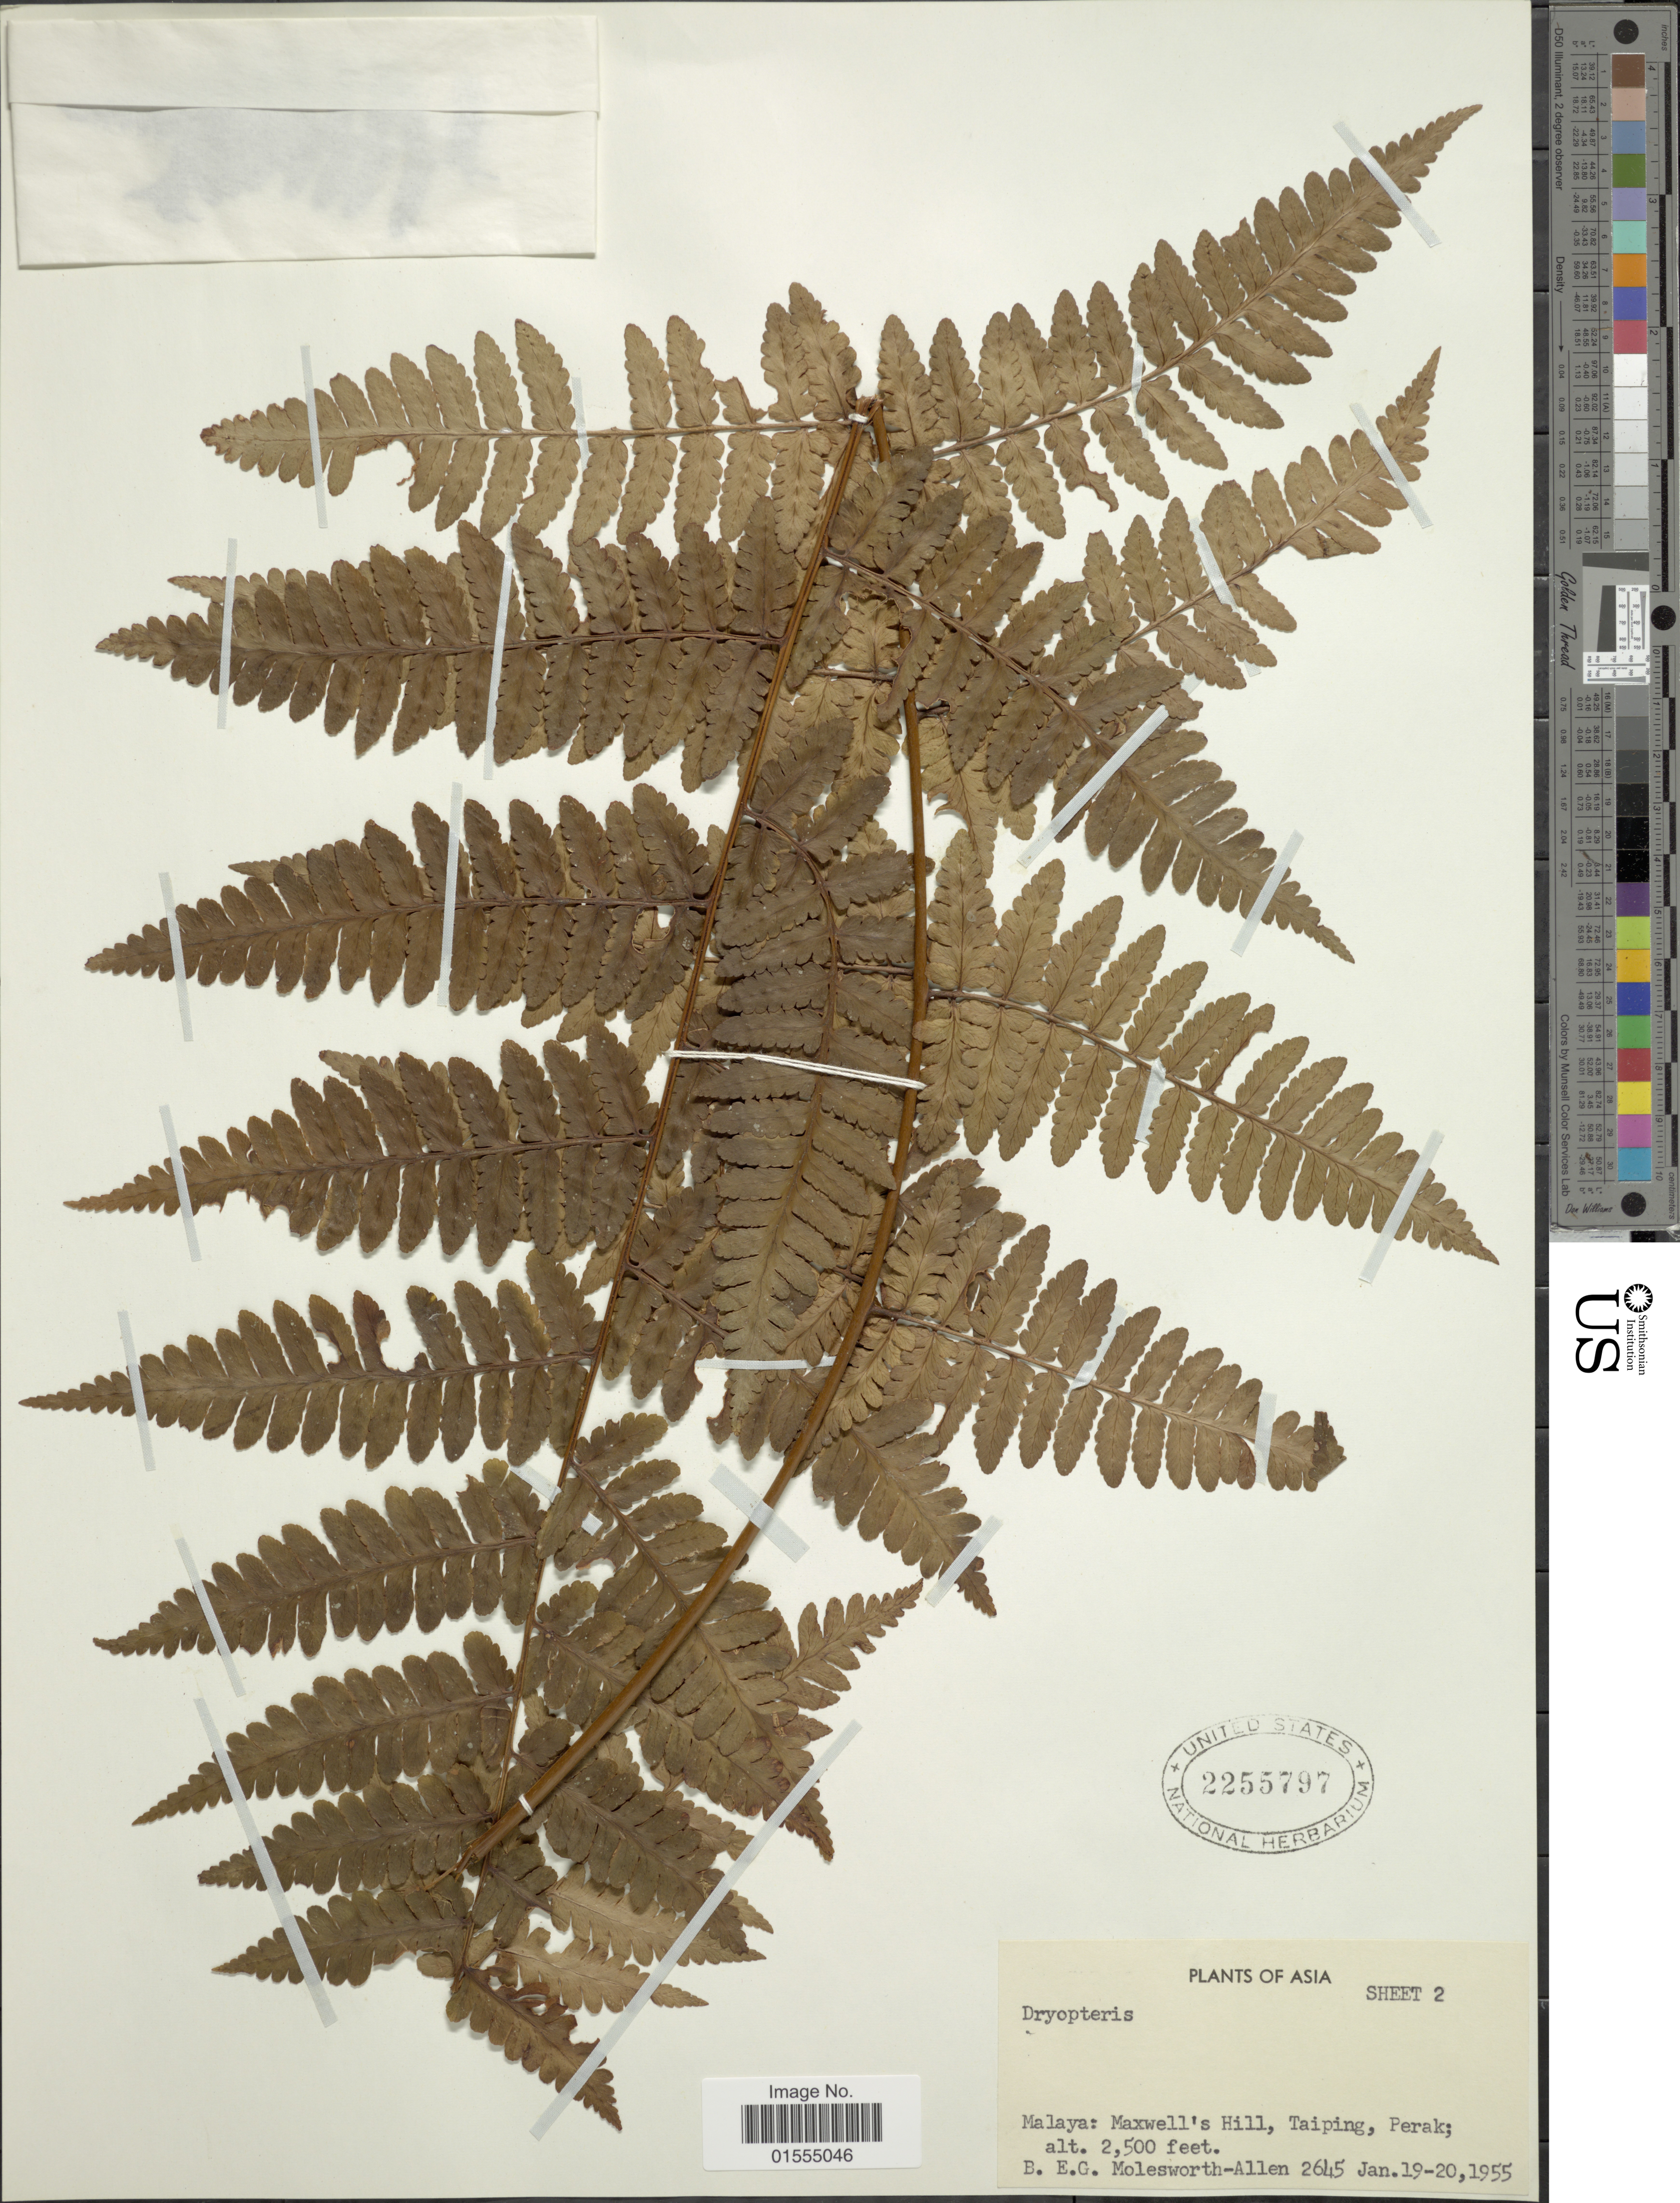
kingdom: Plantae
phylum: Tracheophyta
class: Polypodiopsida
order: Polypodiales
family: Dryopteridaceae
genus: Dryopteris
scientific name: Dryopteris subarborea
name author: (Baker) C. Chr.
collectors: B. E. G. Molesworth-Allen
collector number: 2645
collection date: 1955-01-19/1955-01-20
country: Malaysia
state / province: Perak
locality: Asia, Malaya: Maxwell's Hill, Taiping, Perak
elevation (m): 762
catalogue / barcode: US 2255797